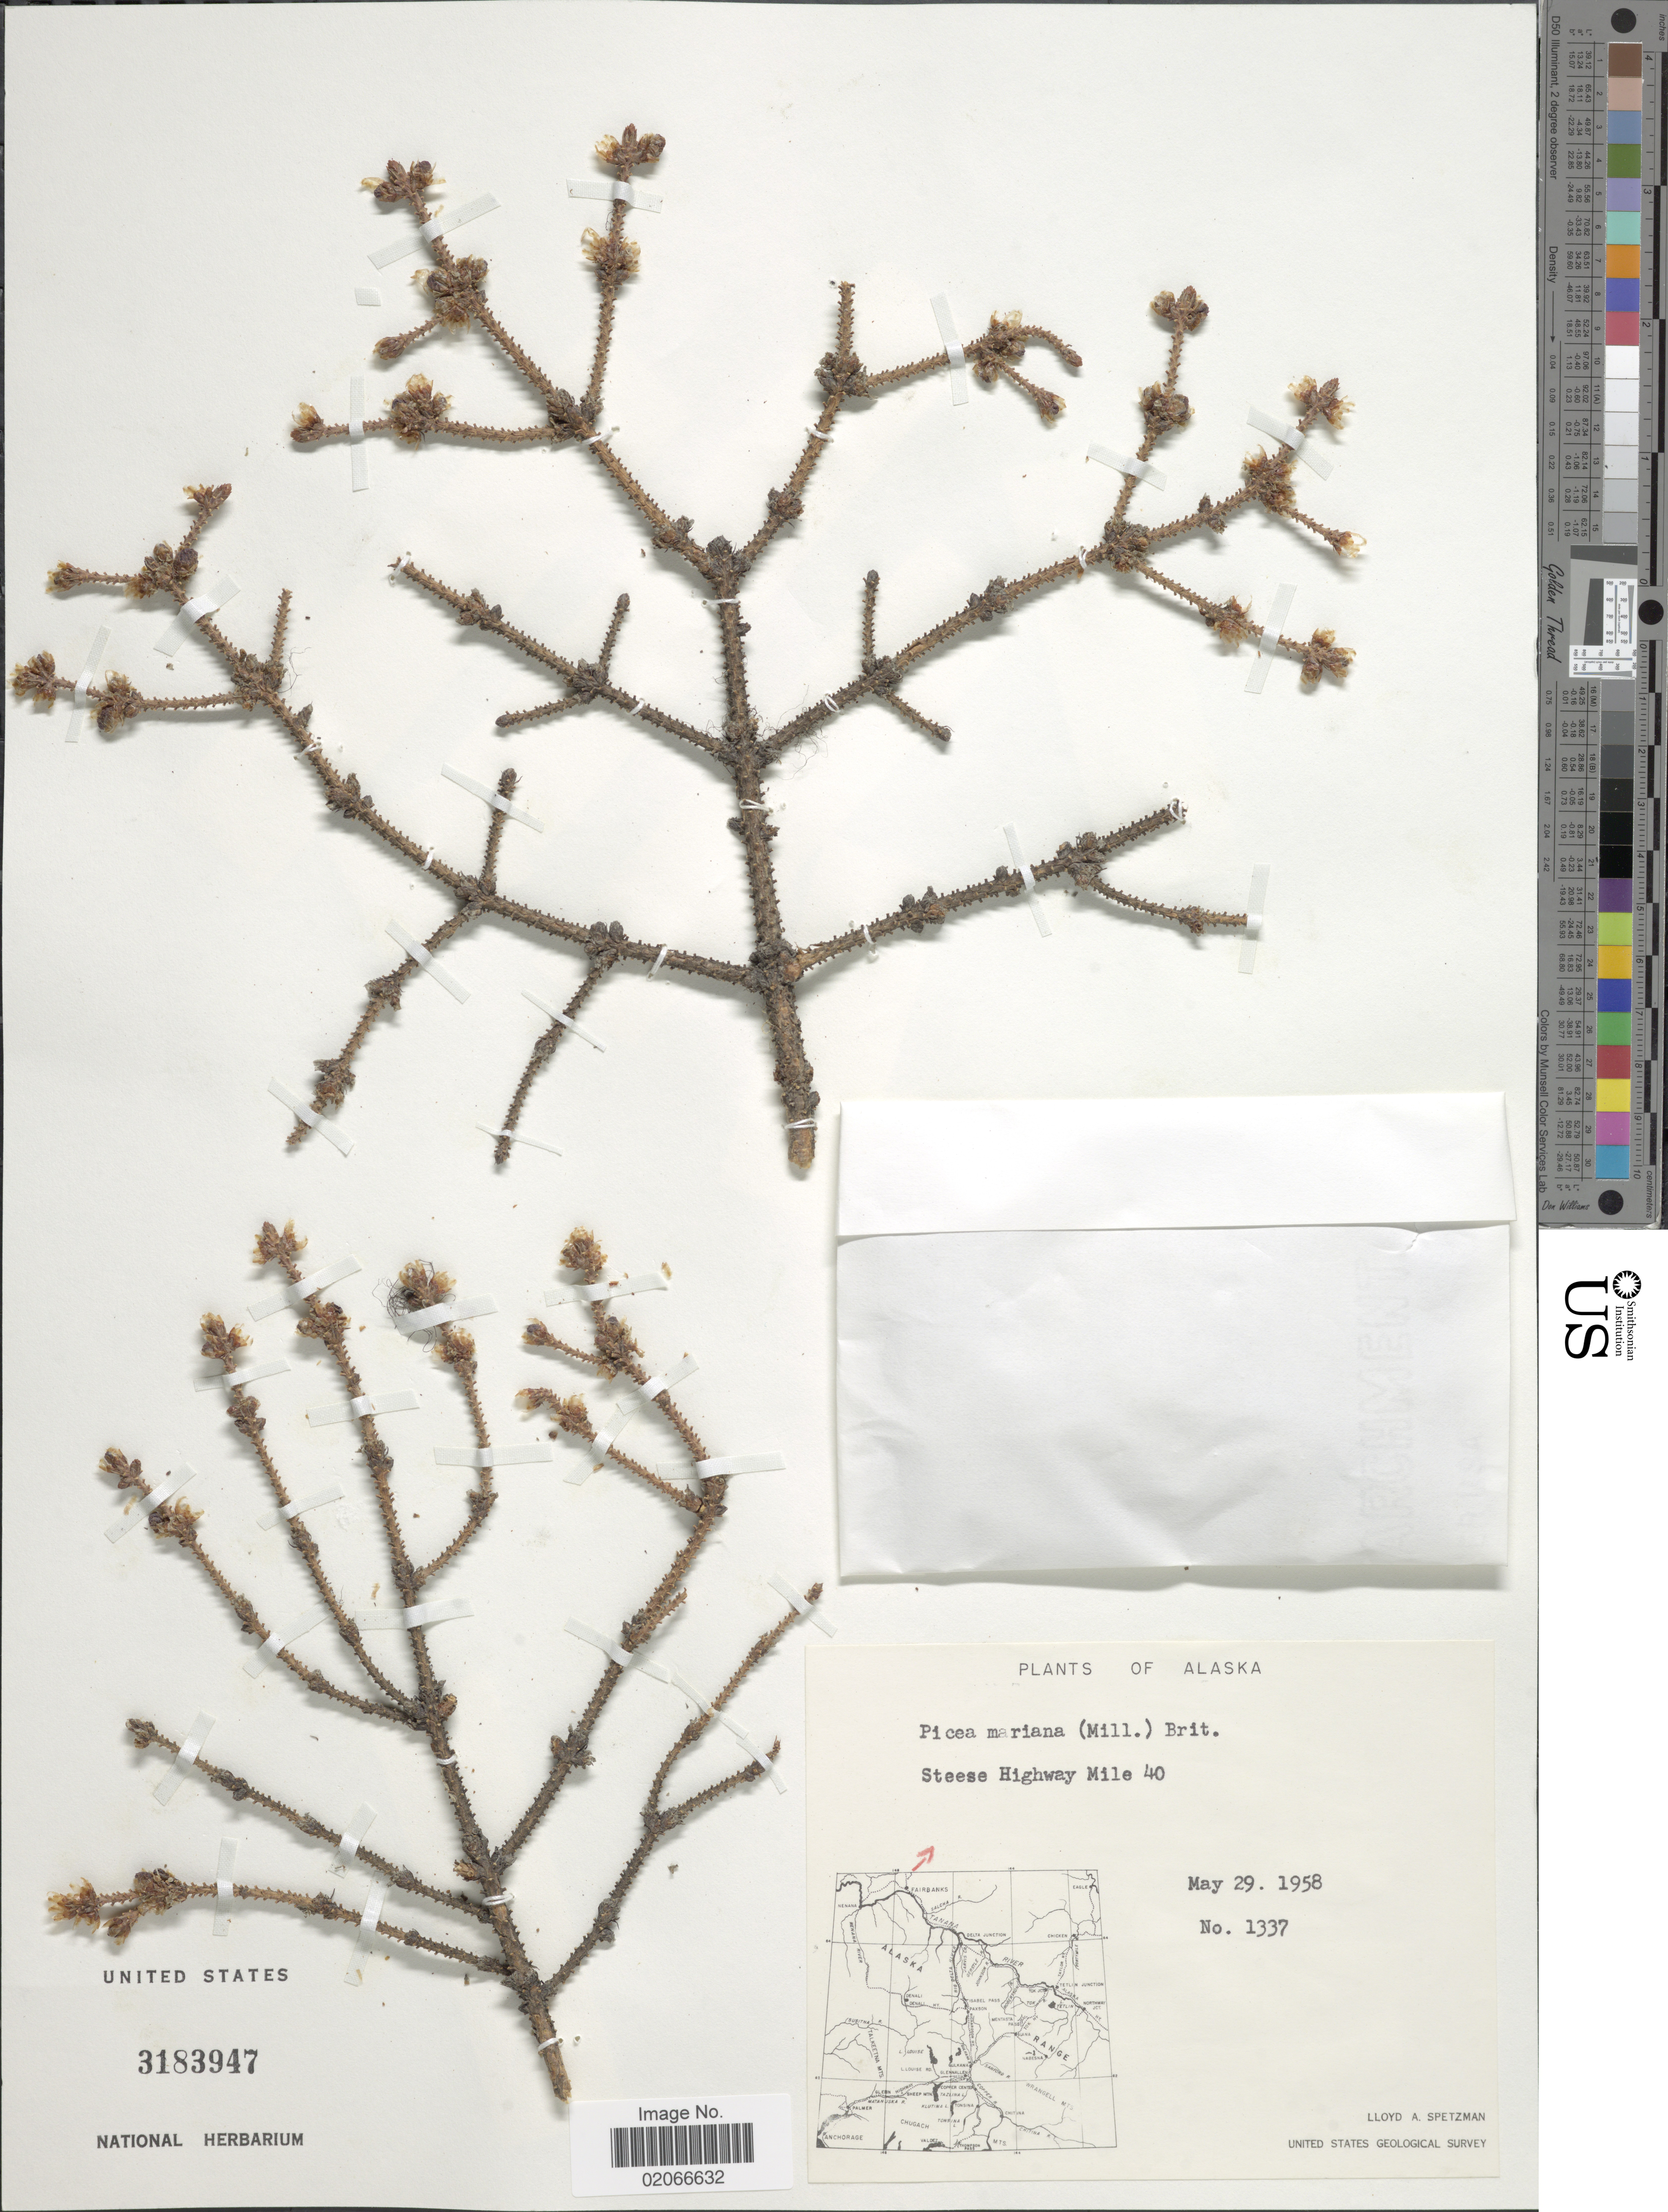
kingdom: Plantae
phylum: Tracheophyta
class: Pinopsida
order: Pinales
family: Pinaceae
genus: Picea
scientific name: Picea mariana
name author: (Mill.) Britton, Stearns & Poggenb.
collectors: L. Spetzman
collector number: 1337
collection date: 1958-05-29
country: United States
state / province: Alaska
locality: Steese Highway Mile 40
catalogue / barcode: US 3183947